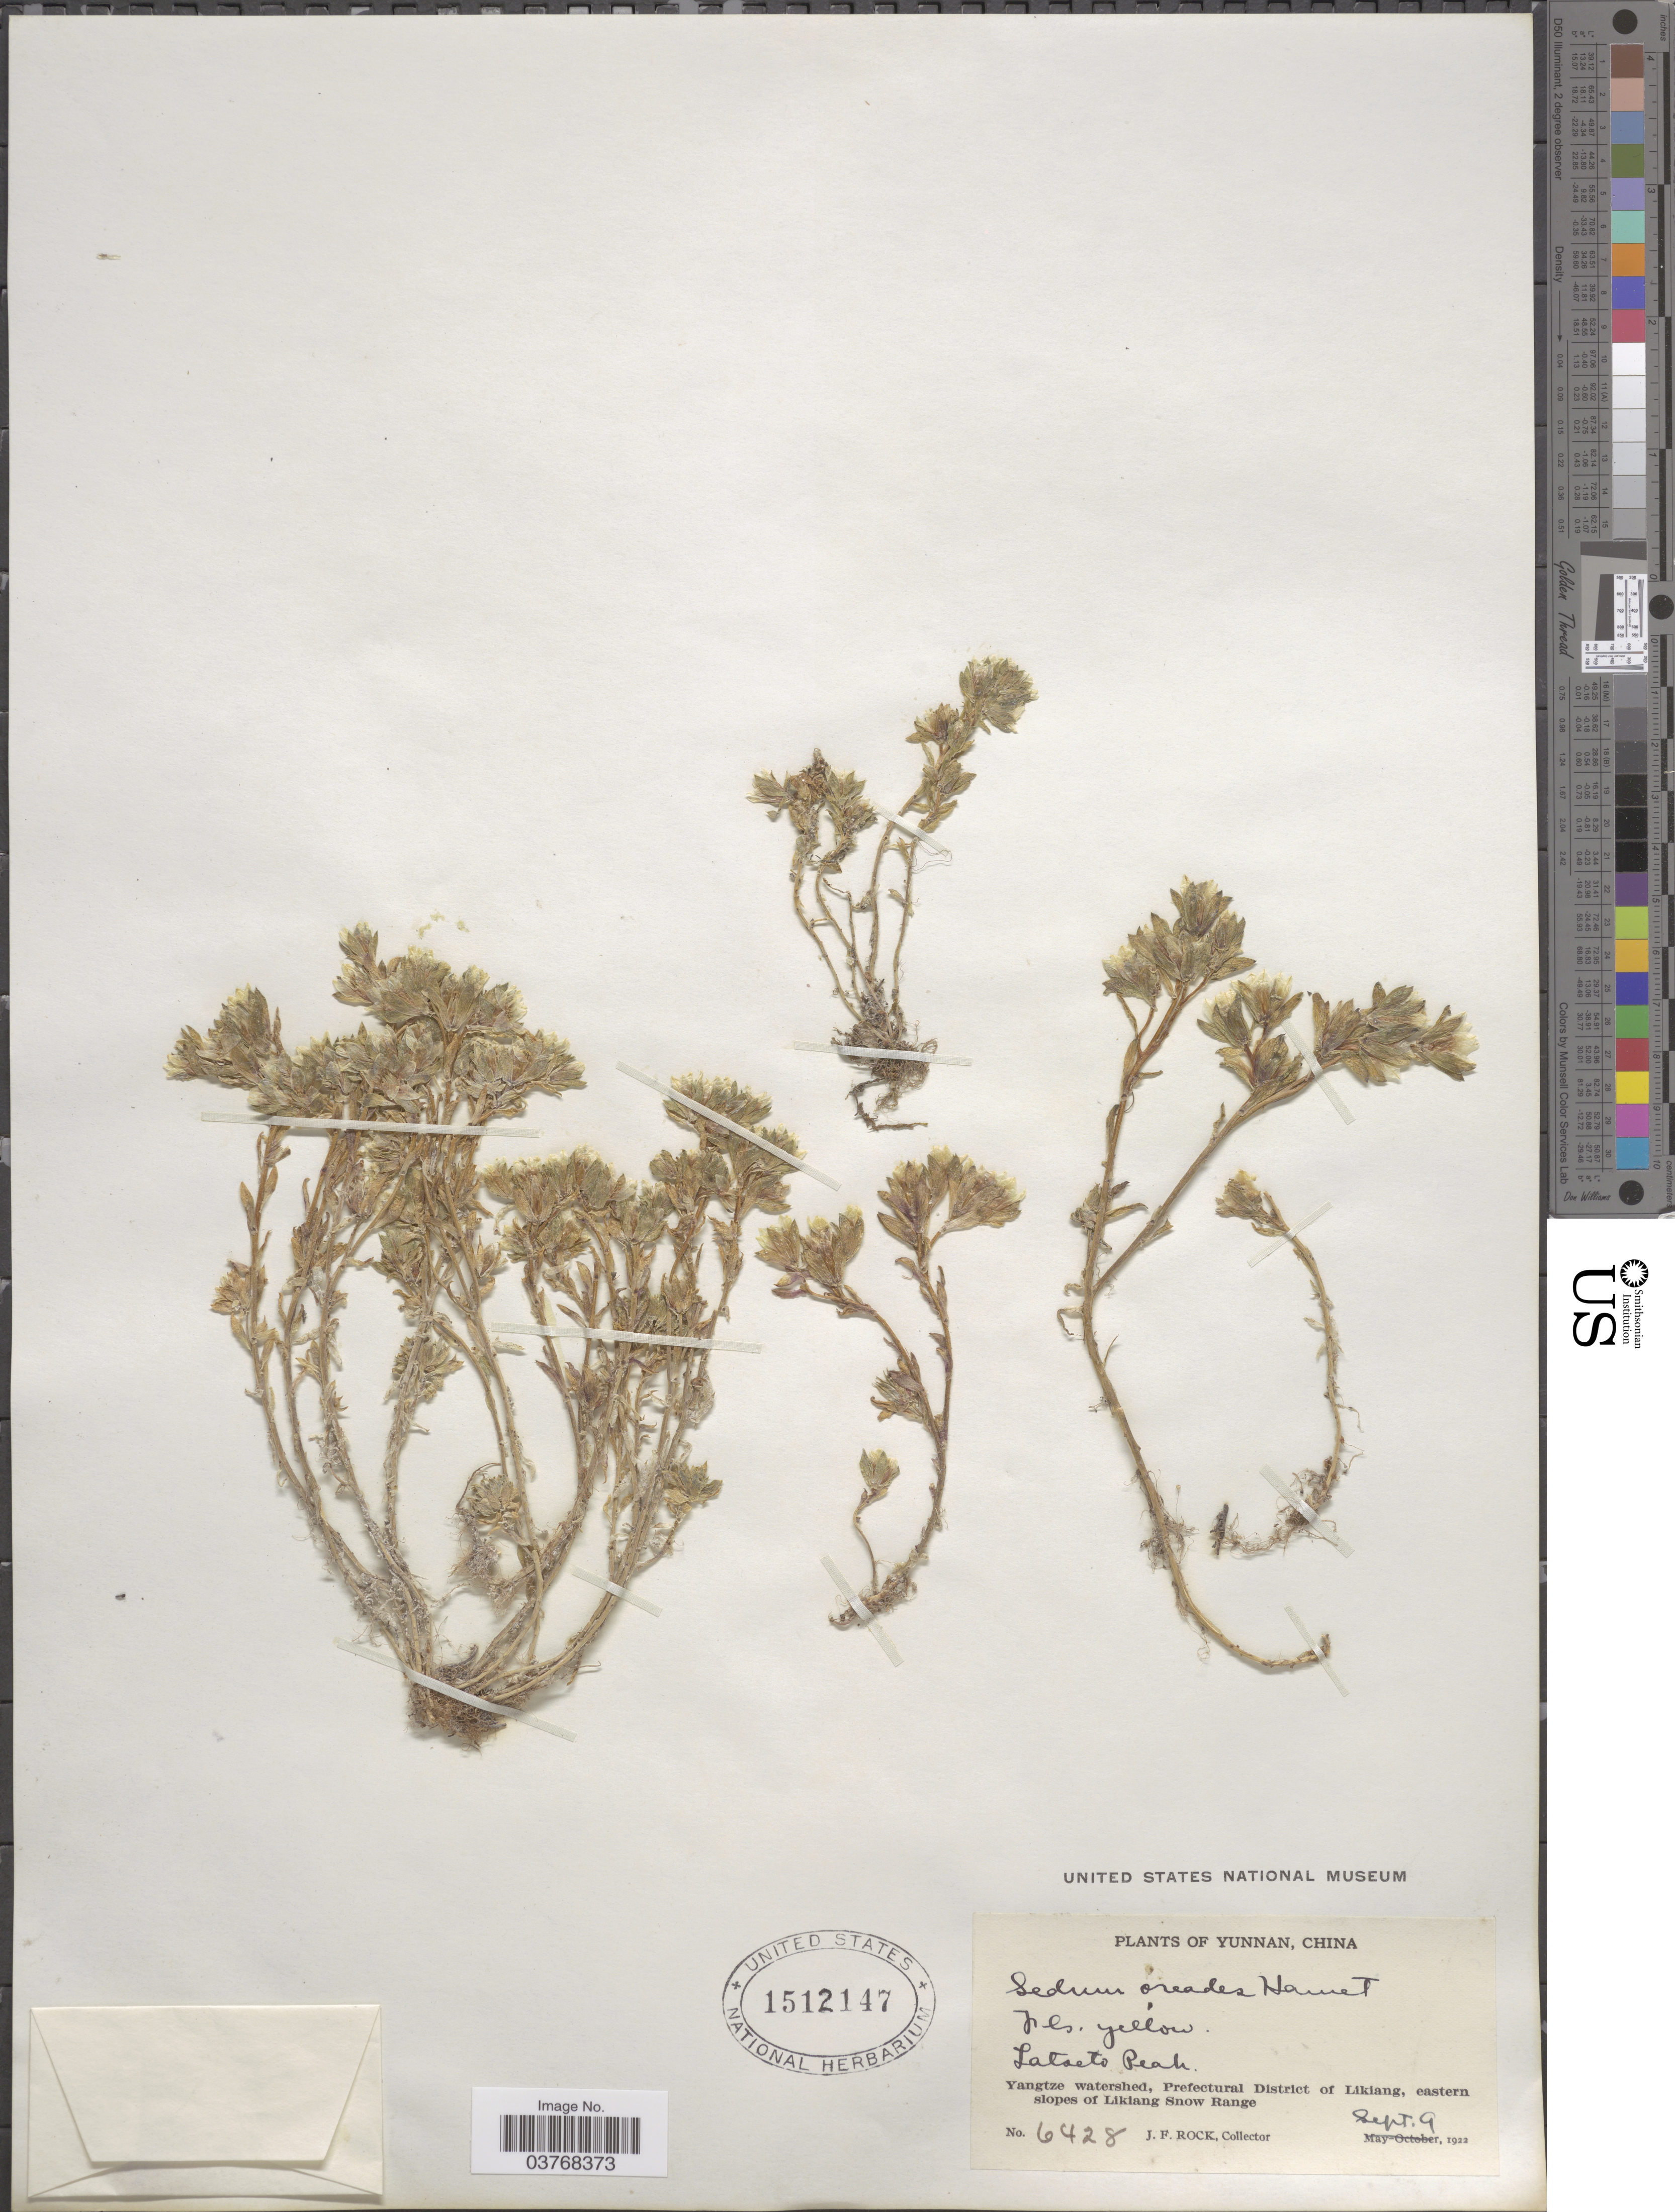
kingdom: Plantae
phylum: Tracheophyta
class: Magnoliopsida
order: Saxifragales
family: Crassulaceae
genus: Sedum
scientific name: Sedum oreades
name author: Raym.-Hamet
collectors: J. Rock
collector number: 6428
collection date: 1922-09-09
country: China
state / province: Yunnan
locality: Latoeto Peak. Yangtze watershed, Prefectural District of Likiang, eastern slopes of Likiang snow Range.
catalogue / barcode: US 1512147